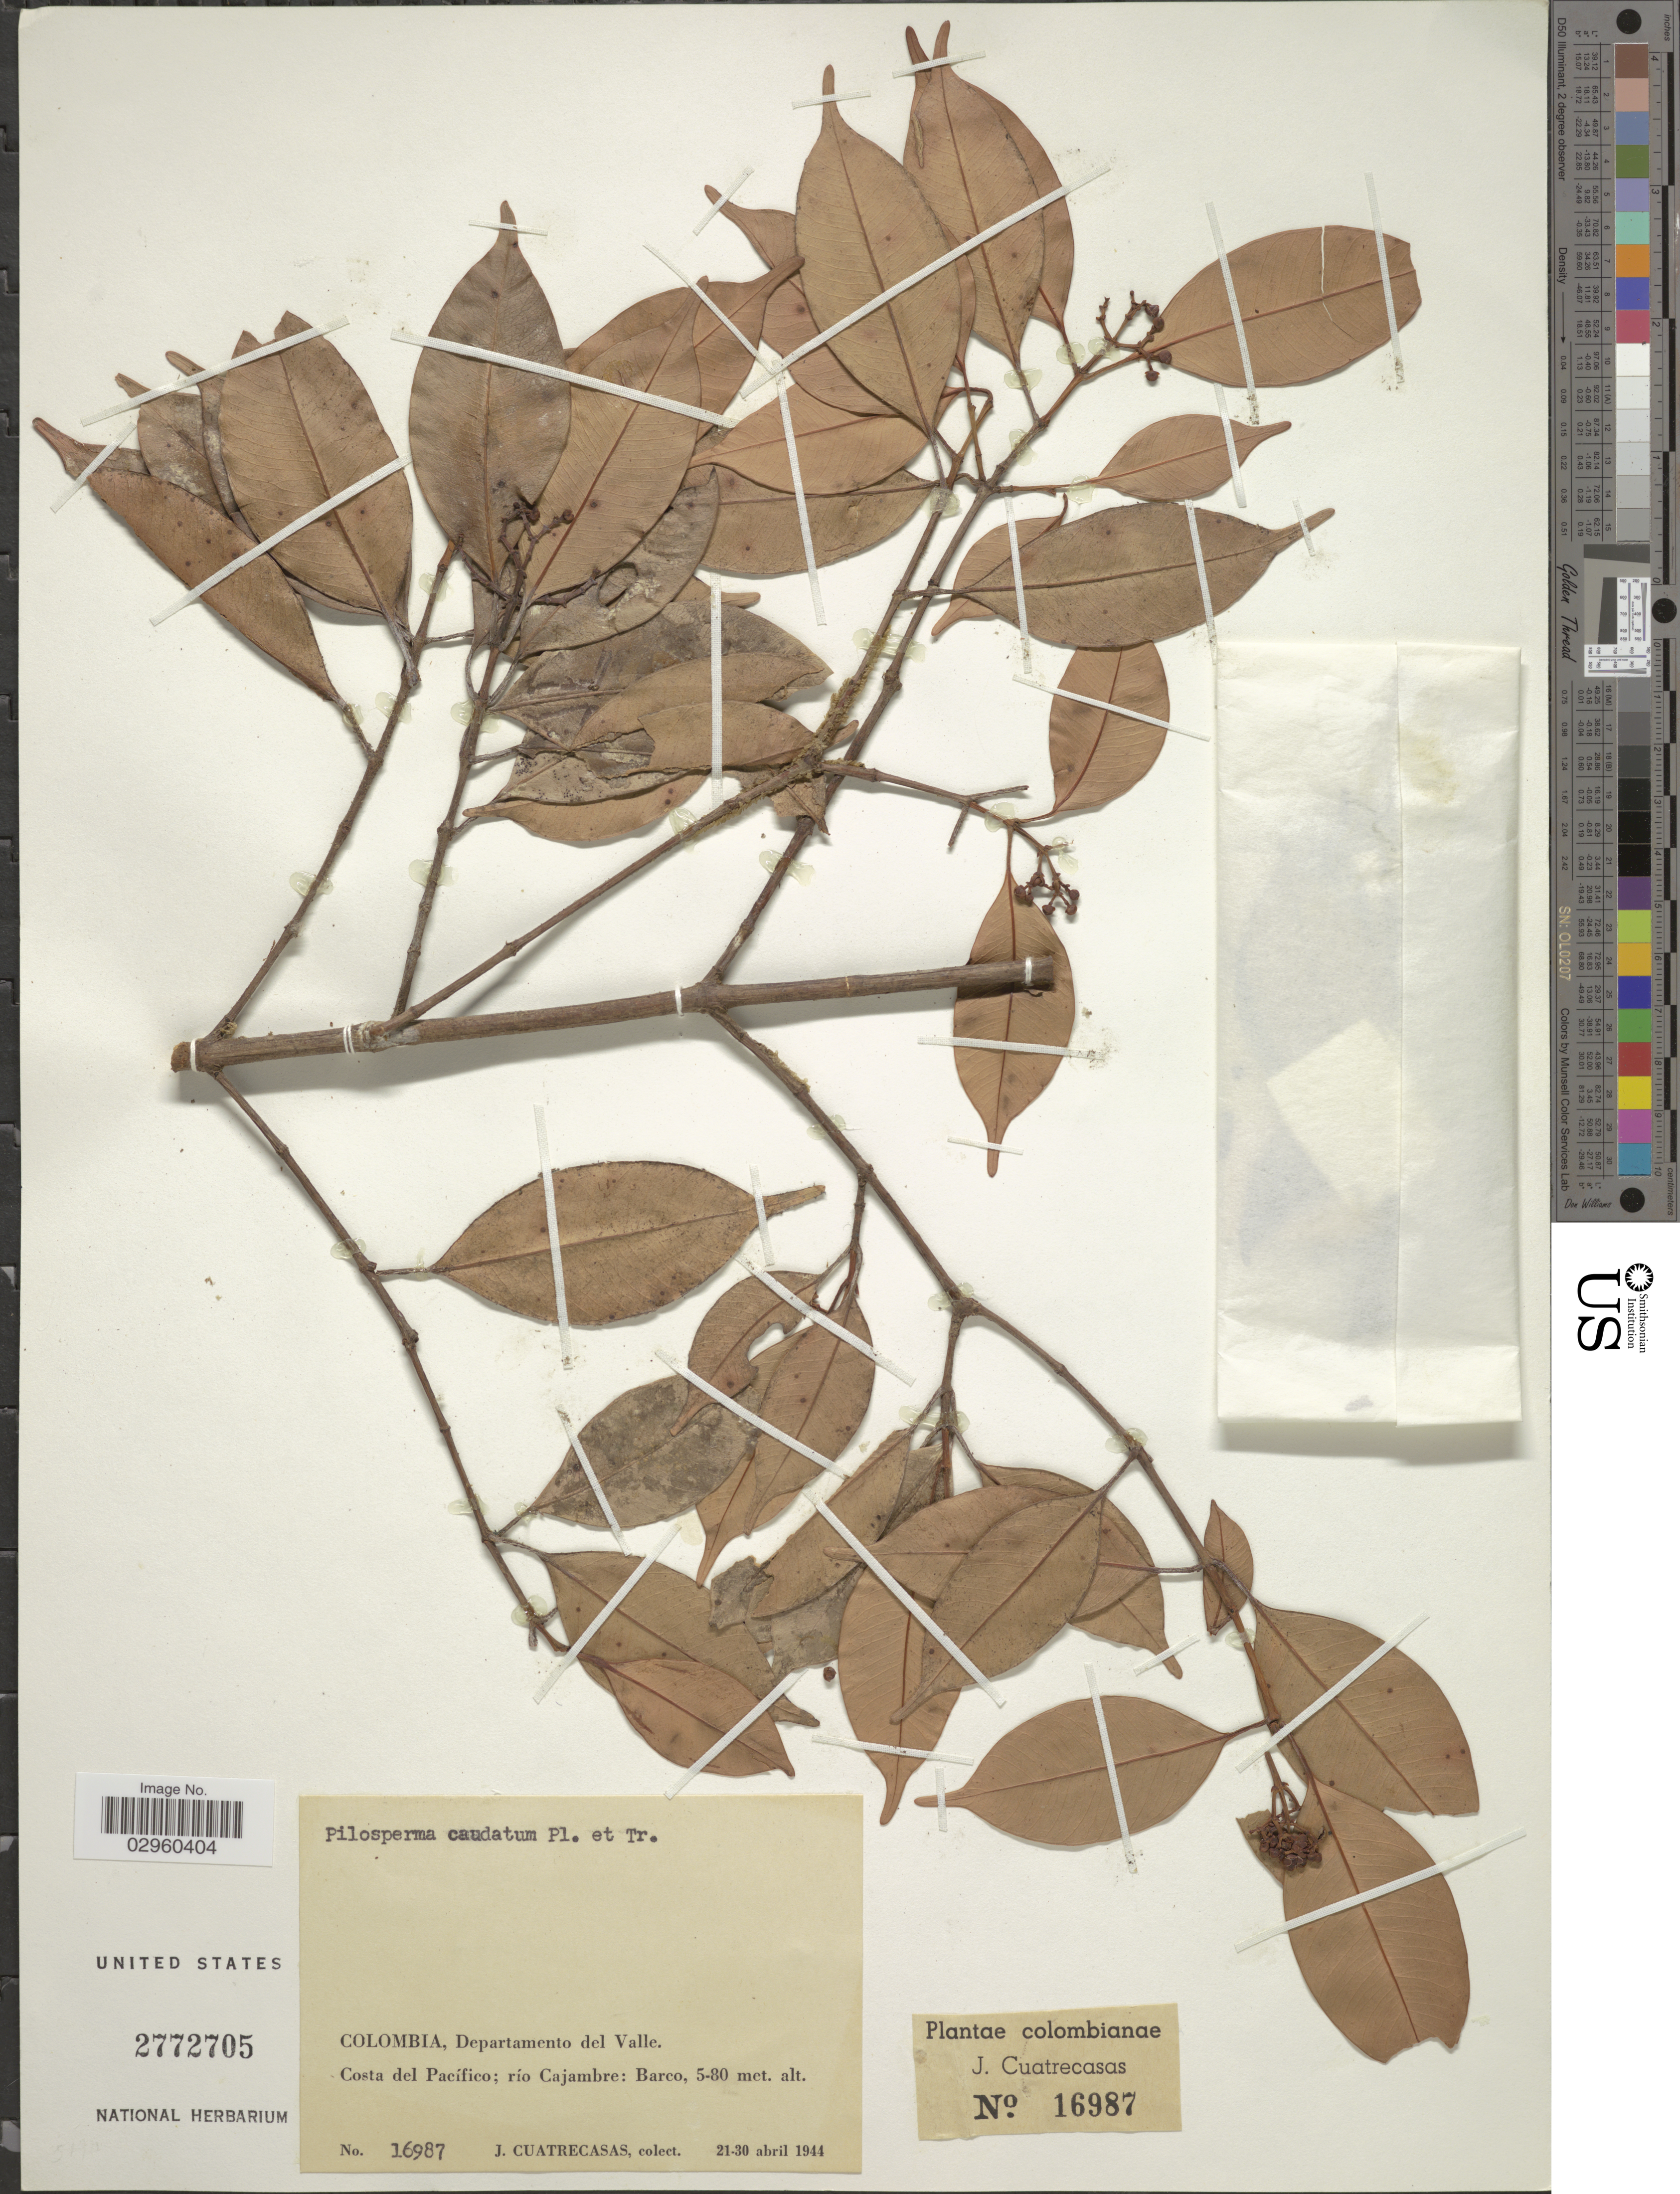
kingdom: Plantae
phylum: Tracheophyta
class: Magnoliopsida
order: Malpighiales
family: Clusiaceae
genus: Clusia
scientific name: Clusia caudata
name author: (Planch. & Triana) Pipoly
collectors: J. Cuatrecasas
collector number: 16987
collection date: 1944-04-21/1944-04-30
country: Colombia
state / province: Valle del Cauca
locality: Departamento del Valle. Costa del Pacífico; río Cajambre: Barco.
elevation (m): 5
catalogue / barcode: US 2772705